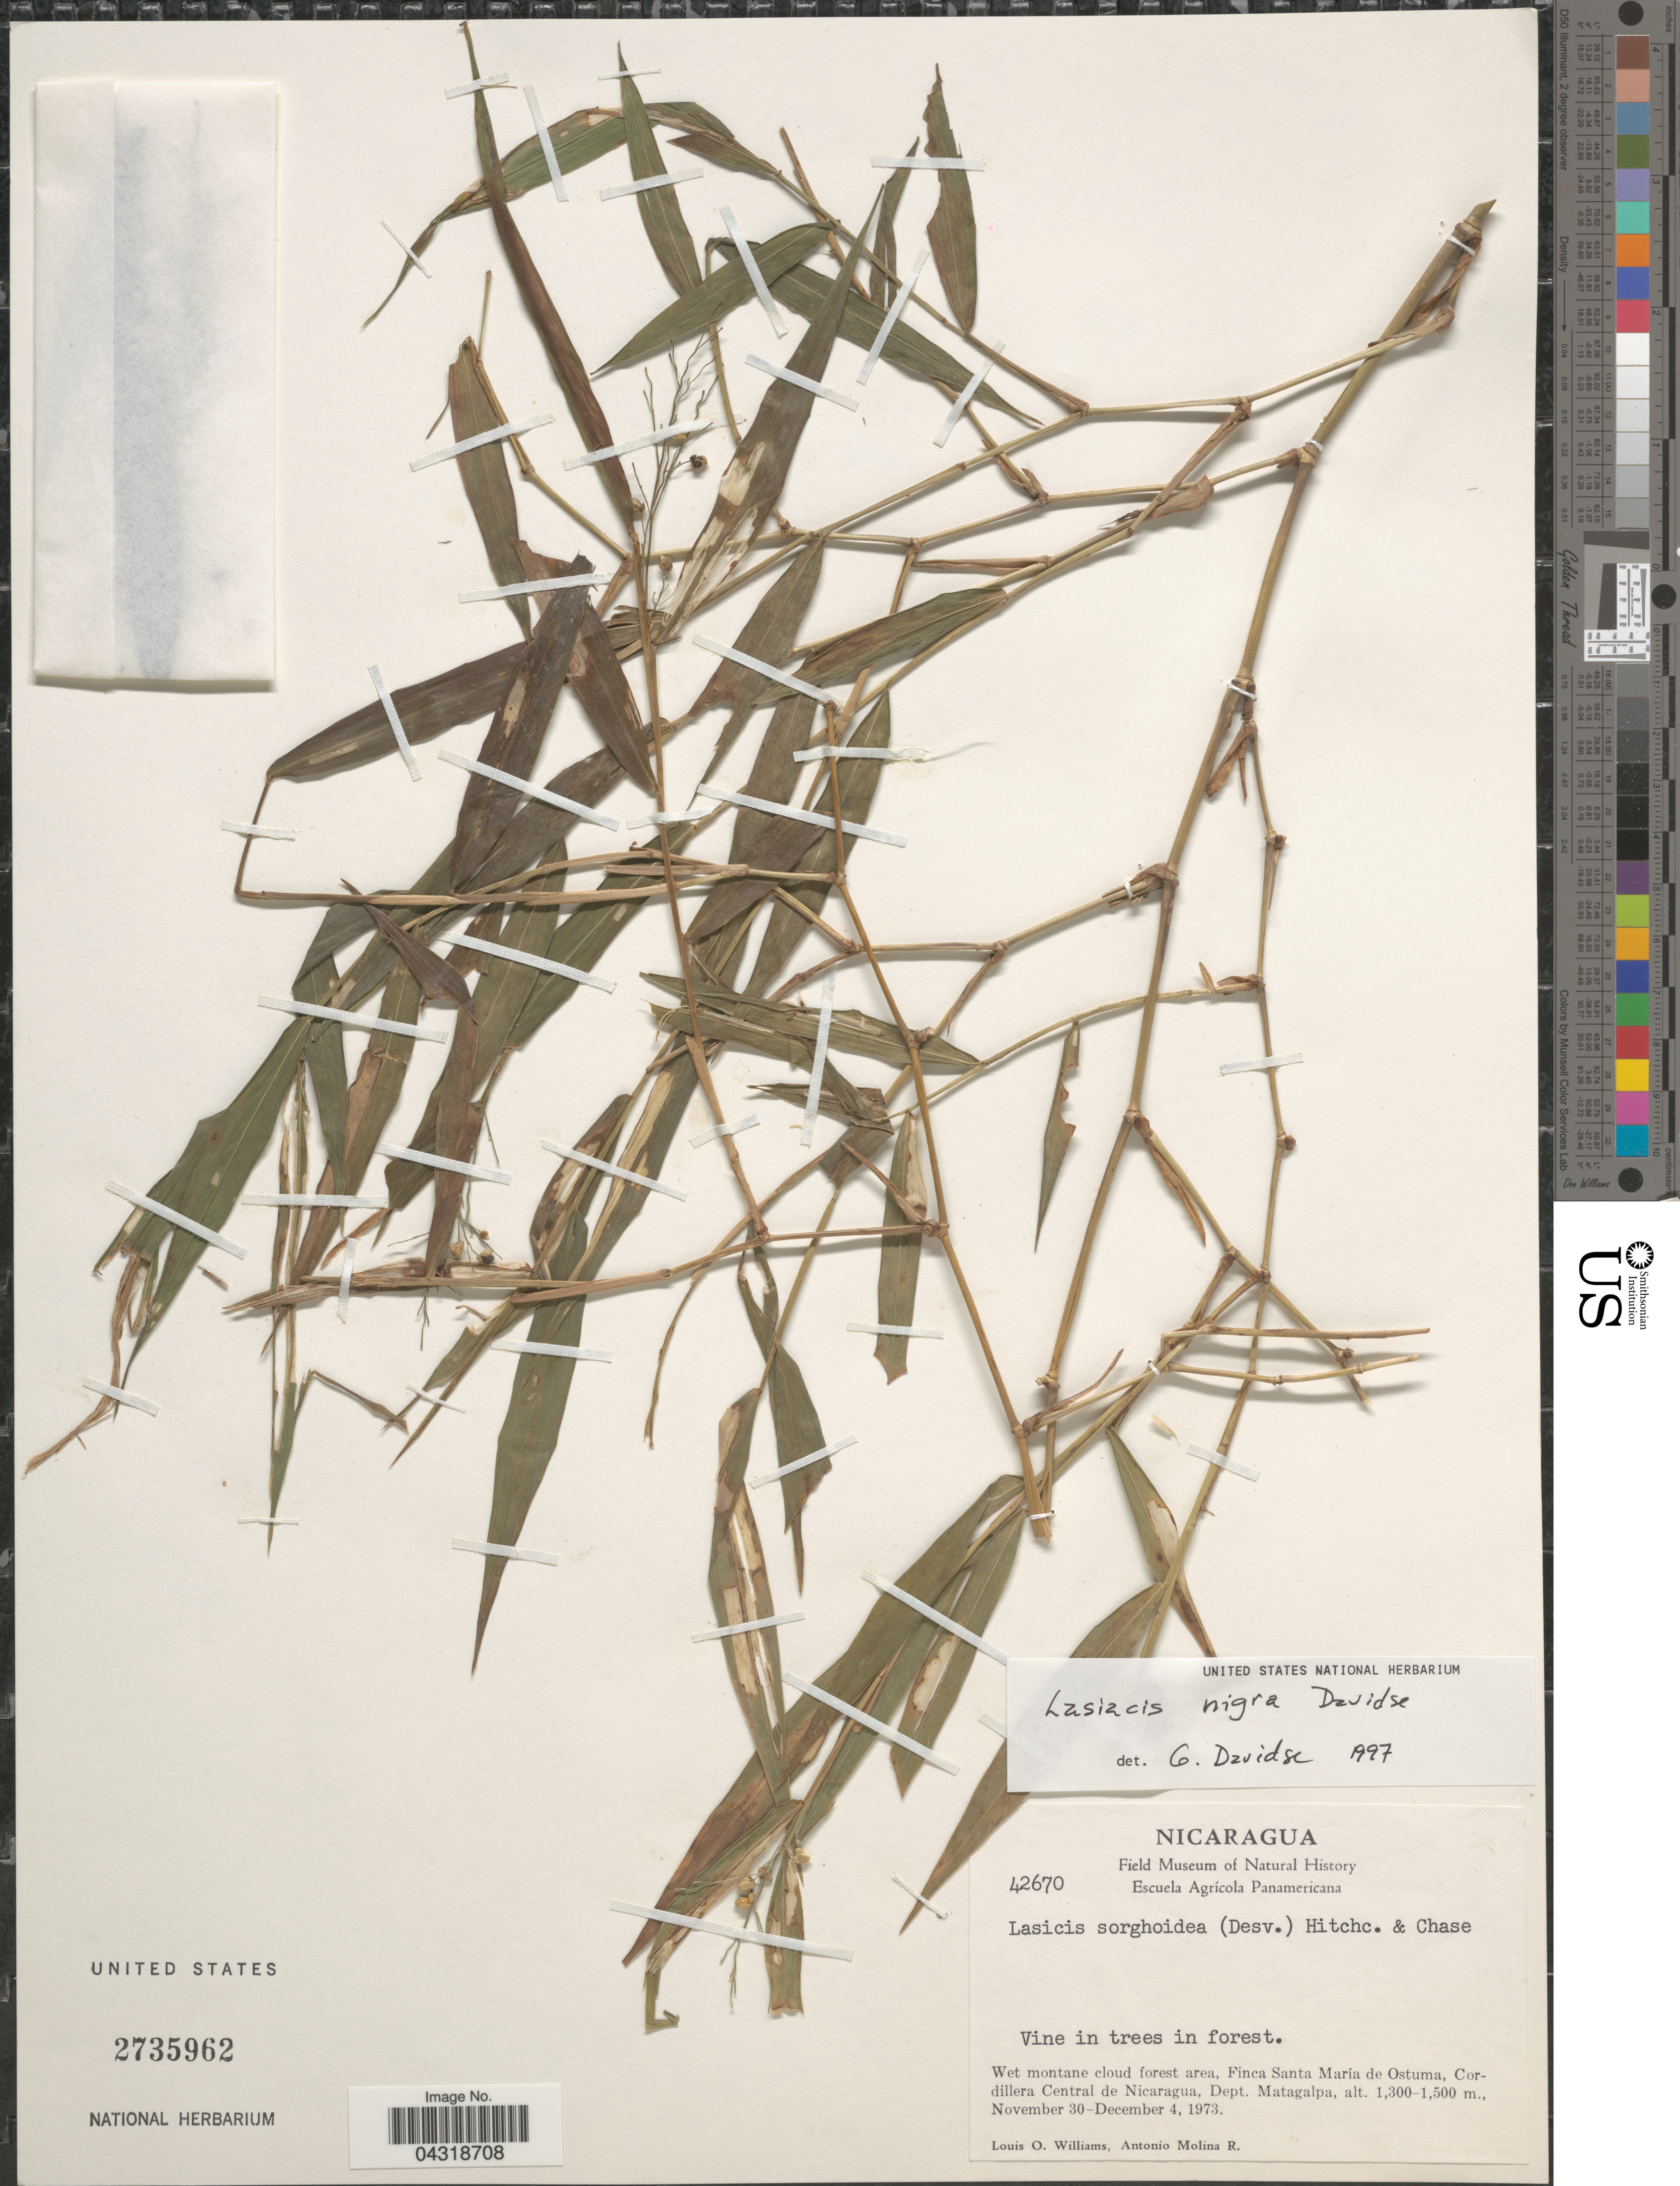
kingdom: Plantae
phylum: Tracheophyta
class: Liliopsida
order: Poales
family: Poaceae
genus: Lasiacis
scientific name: Lasiacis oaxacensis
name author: (Steud.) Hitchc.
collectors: L. O. Williams & A. Molina R.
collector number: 42670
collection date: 1973-11-30/1973-12-04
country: Nicaragua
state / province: Matagalpa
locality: Wet montane cloud forest area, Finca Santa María de Ostuma, Cordillera Central de Nicaragua, Dept. Matagalpa.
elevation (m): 1300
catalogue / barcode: US 2735962